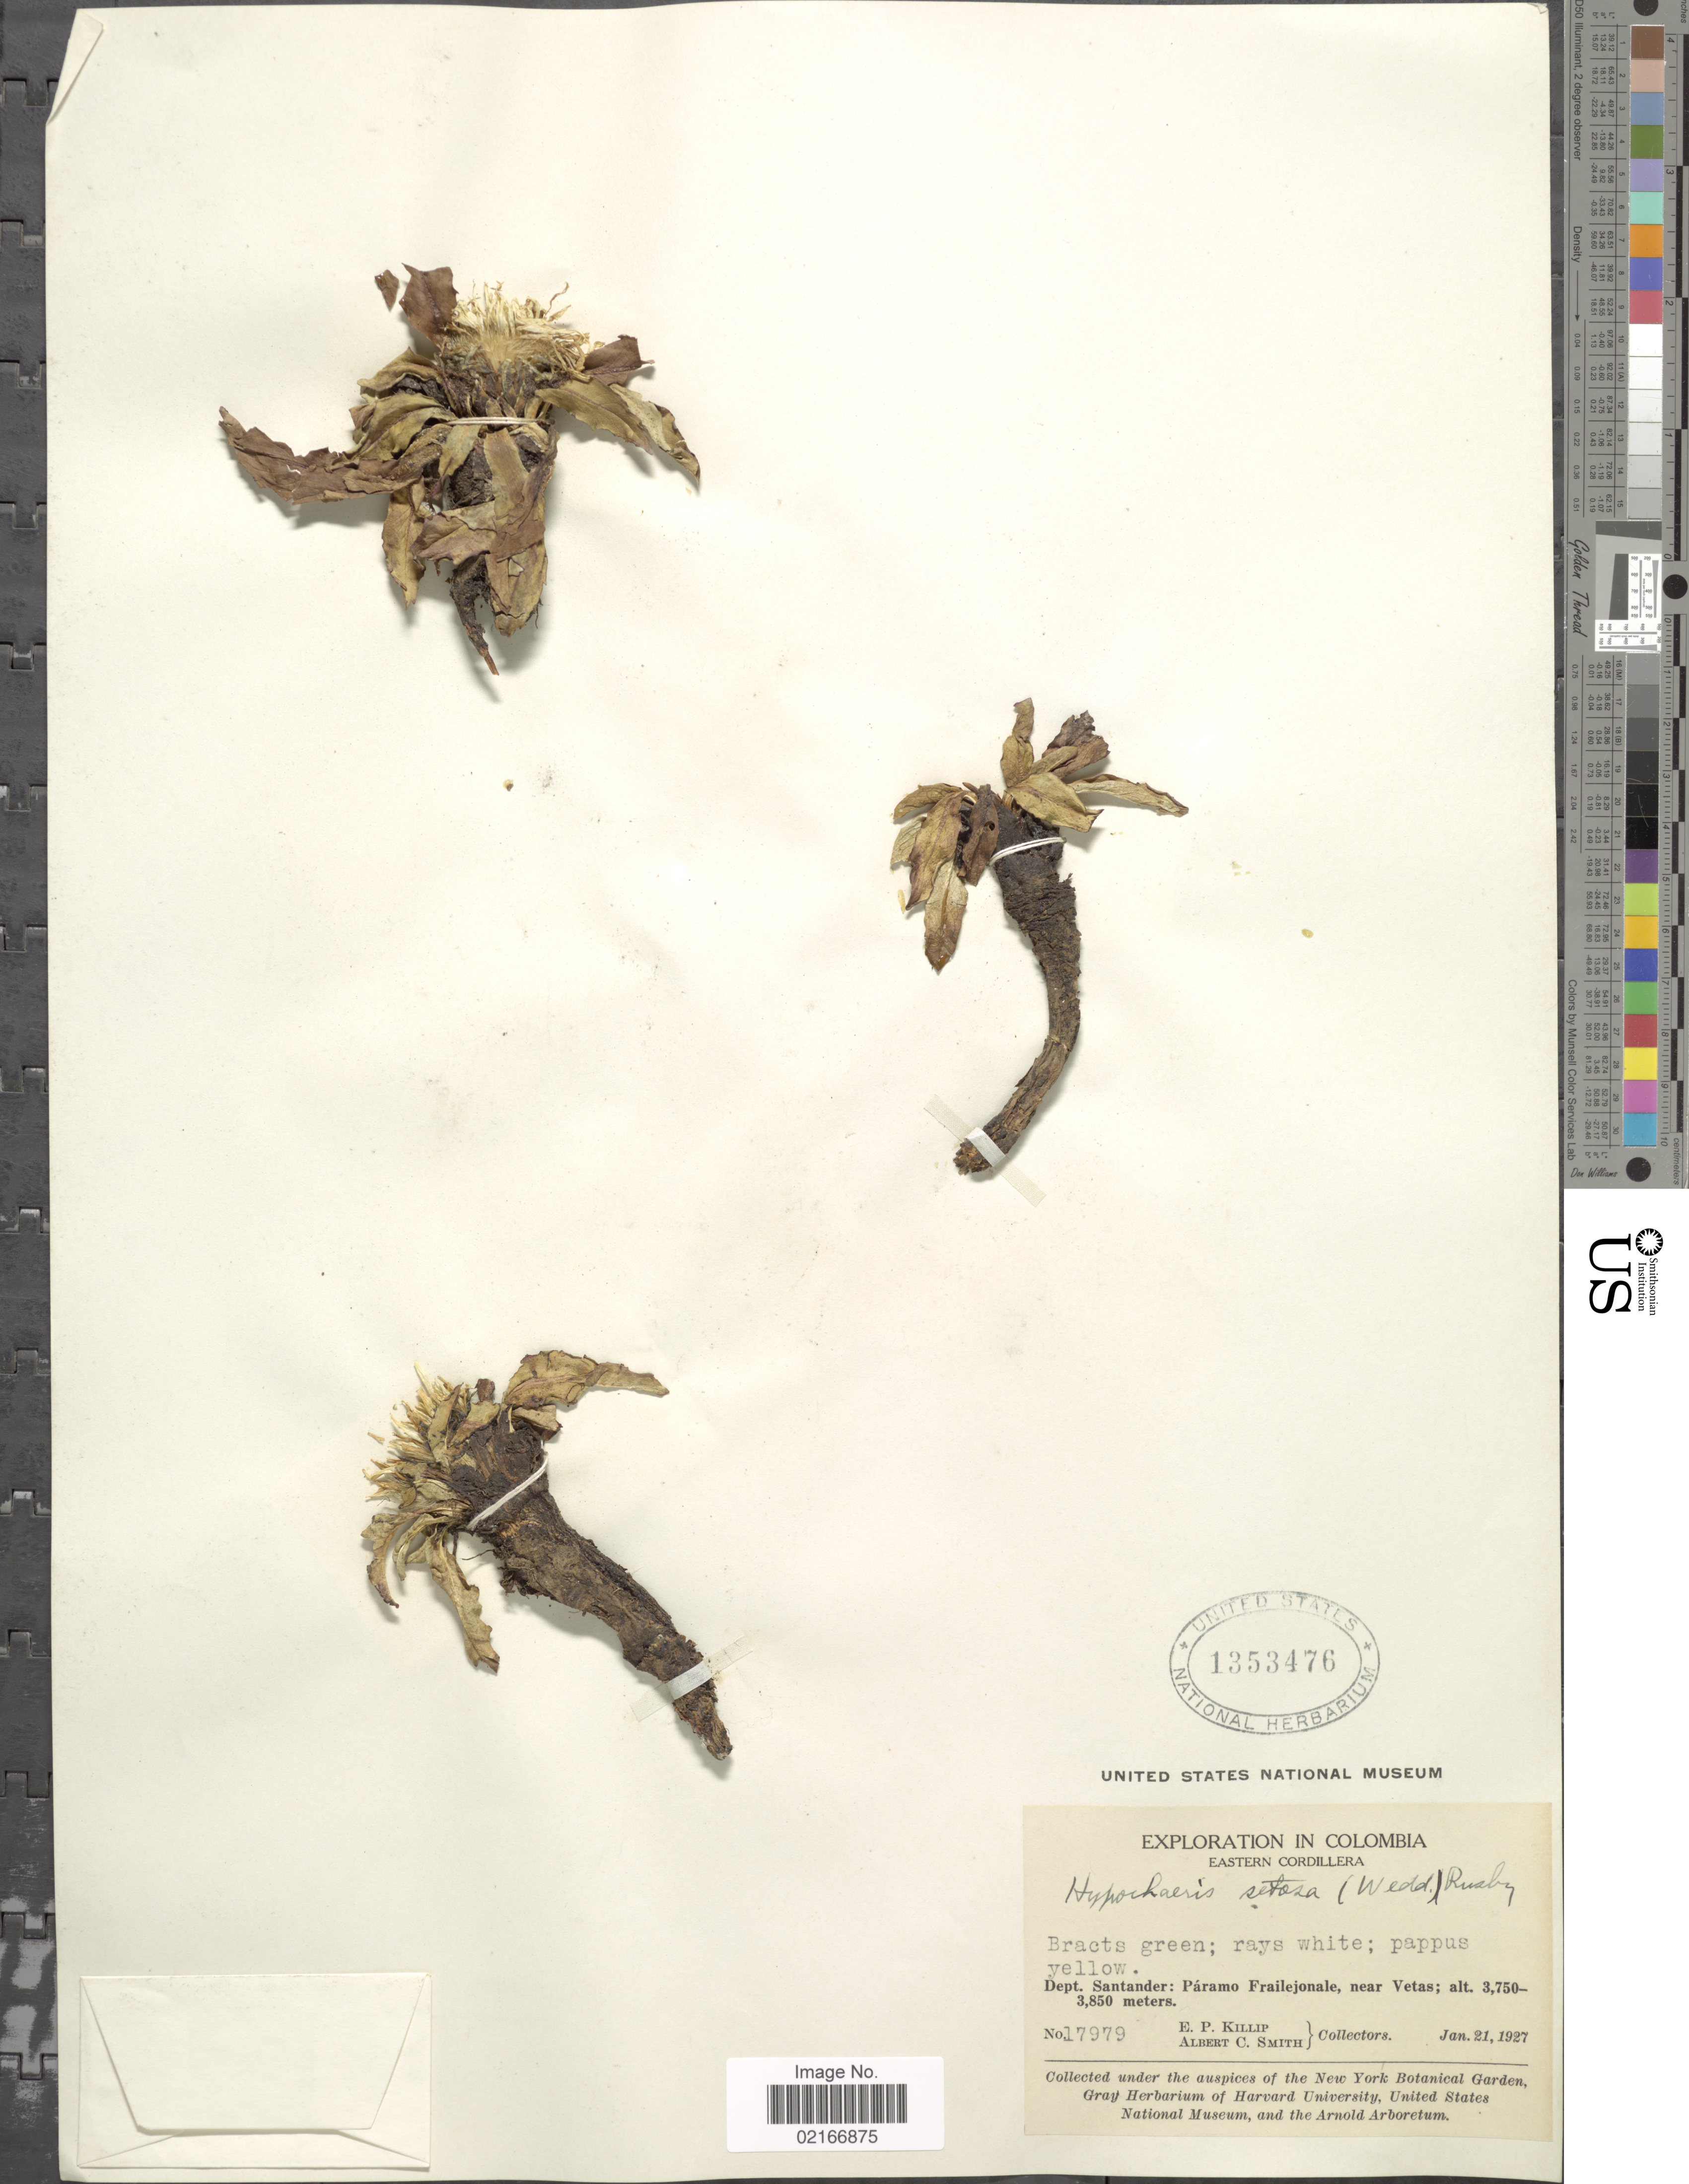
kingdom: Plantae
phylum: Tracheophyta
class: Magnoliopsida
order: Asterales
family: Asteraceae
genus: Hypochaeris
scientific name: Hypochaeris setosa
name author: Formánek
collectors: E. P. Killip & A. C. Smith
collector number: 17979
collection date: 1927-01-21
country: Colombia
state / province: Santander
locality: Eastern Cordillera. Páramo Frailejonale, near Vetas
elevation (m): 3750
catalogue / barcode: US 1353476